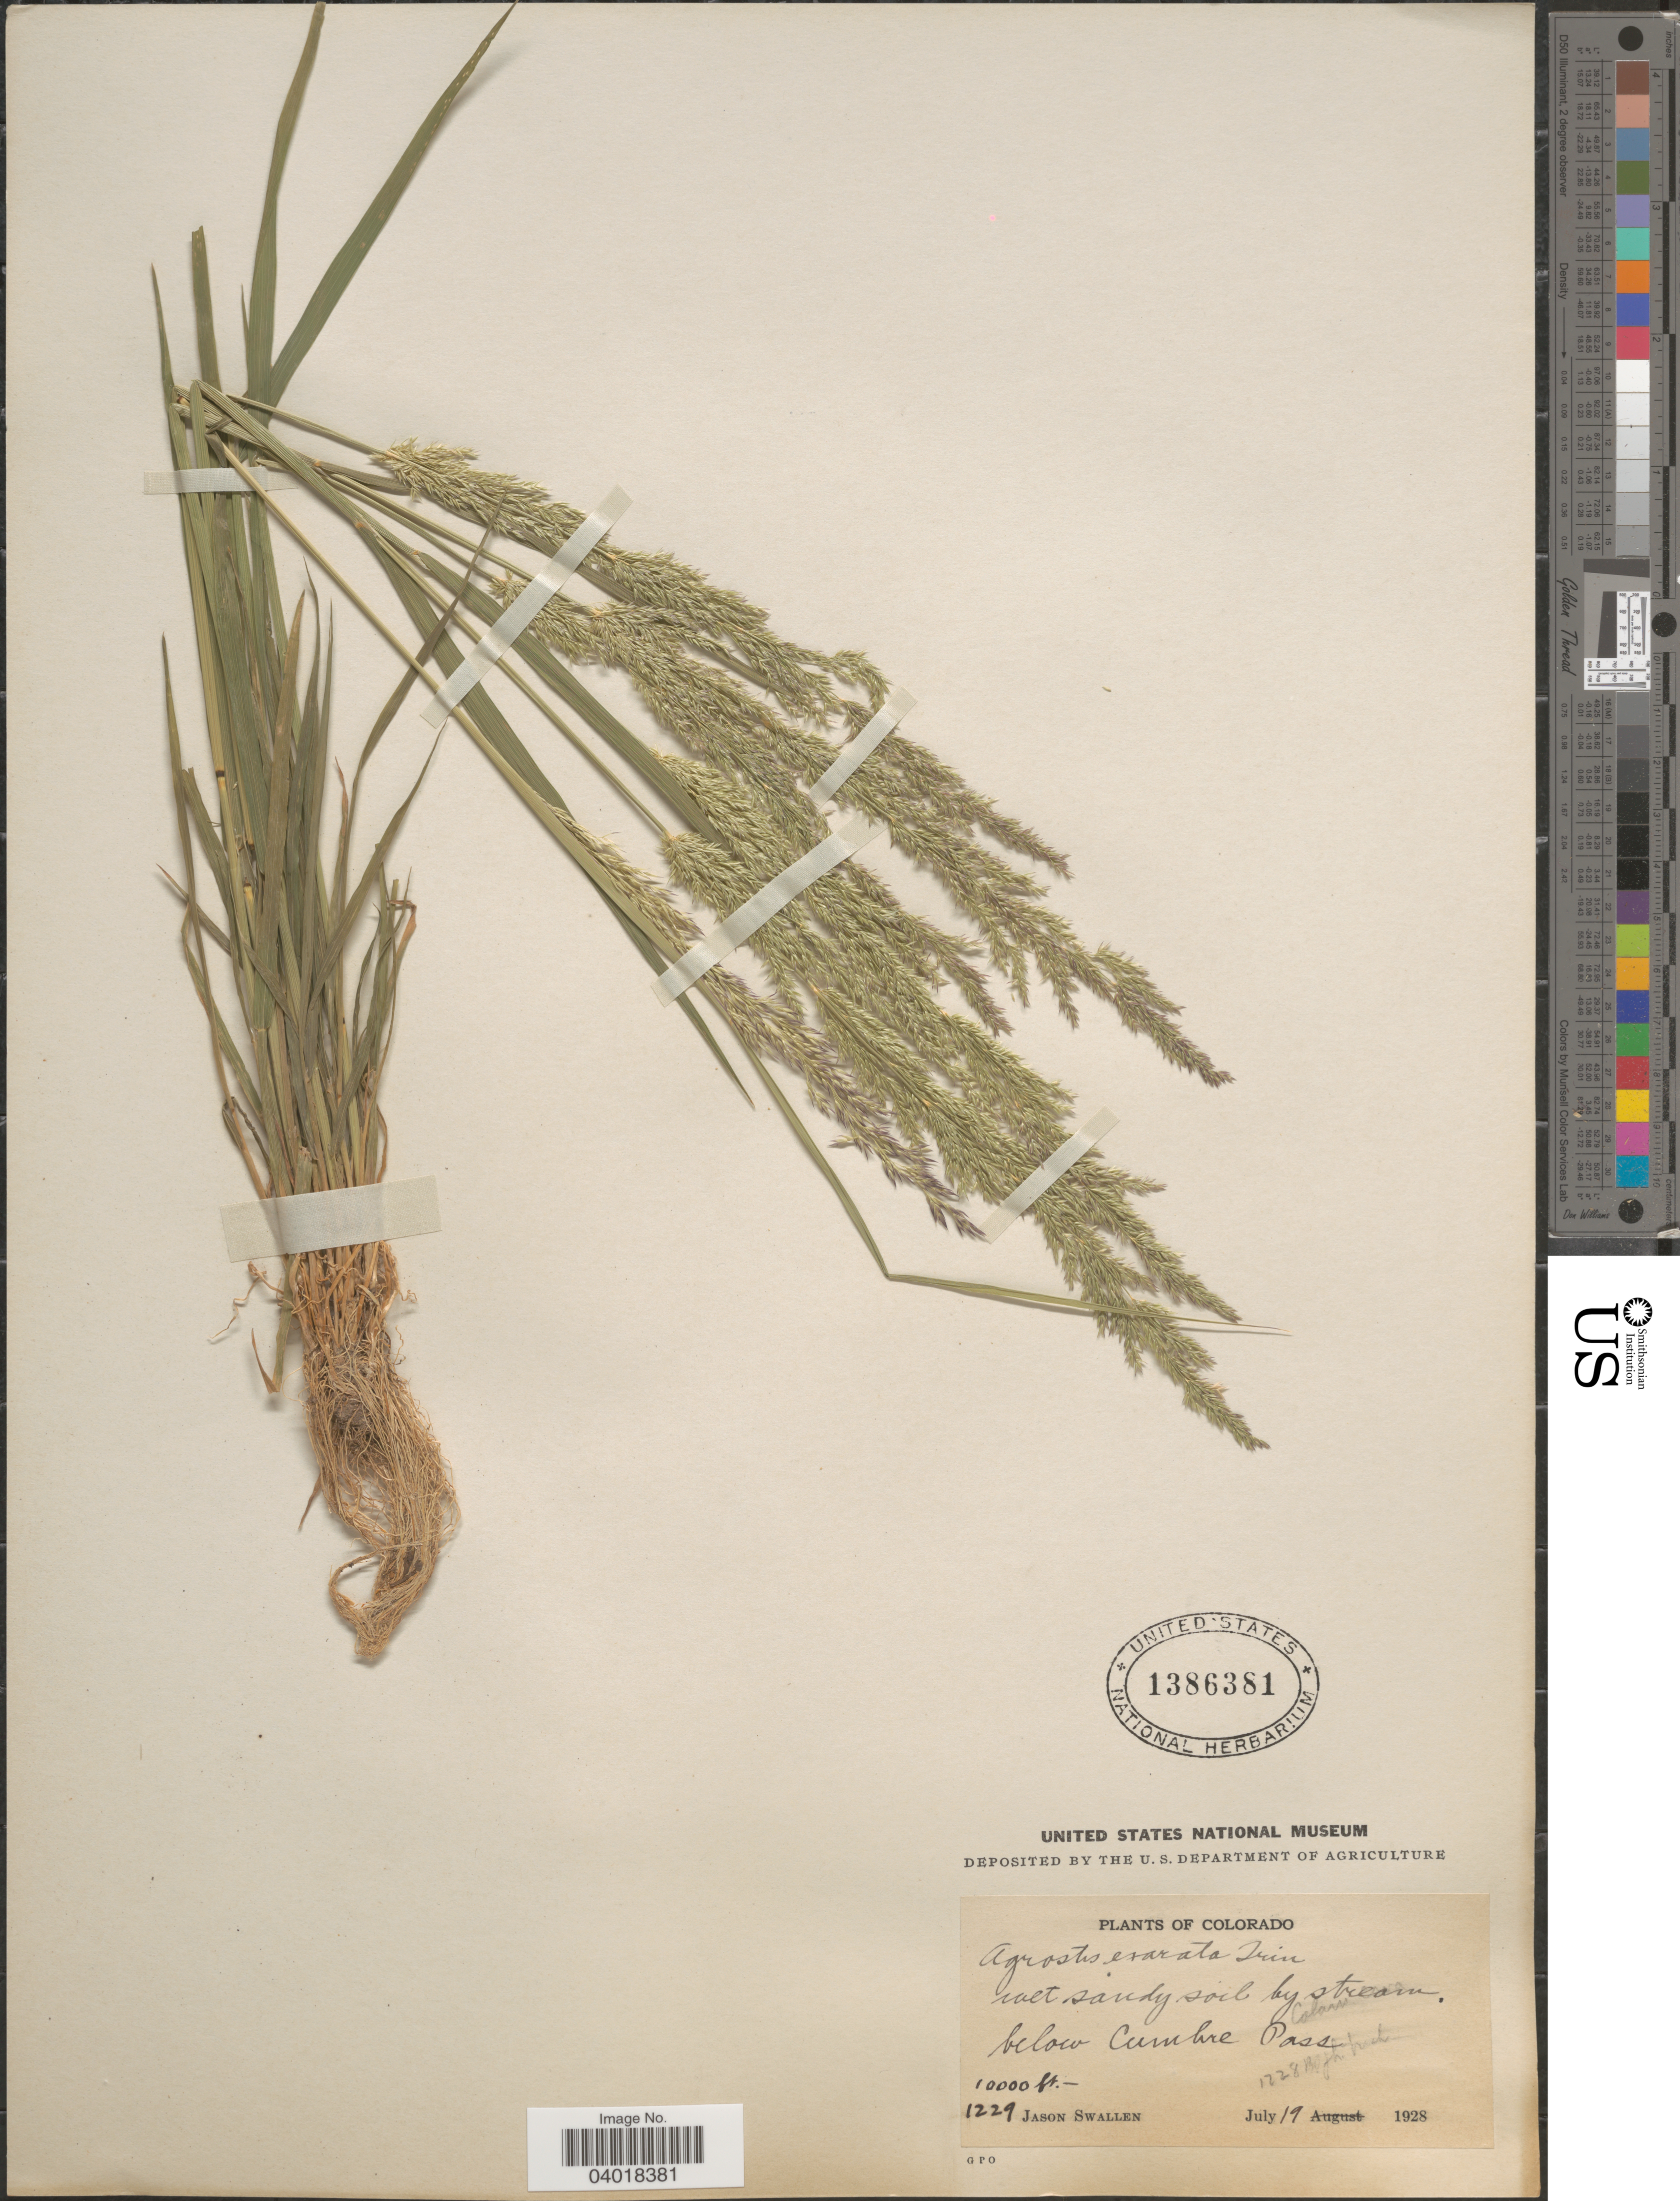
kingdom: Plantae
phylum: Tracheophyta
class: Liliopsida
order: Poales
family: Poaceae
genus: Agrostis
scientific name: Agrostis exarata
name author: Trin.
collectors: J. R. Swallen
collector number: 1229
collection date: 1928-07-19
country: United States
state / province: Colorado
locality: Below Cumbre Pass.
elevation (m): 3048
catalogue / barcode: US 1386381